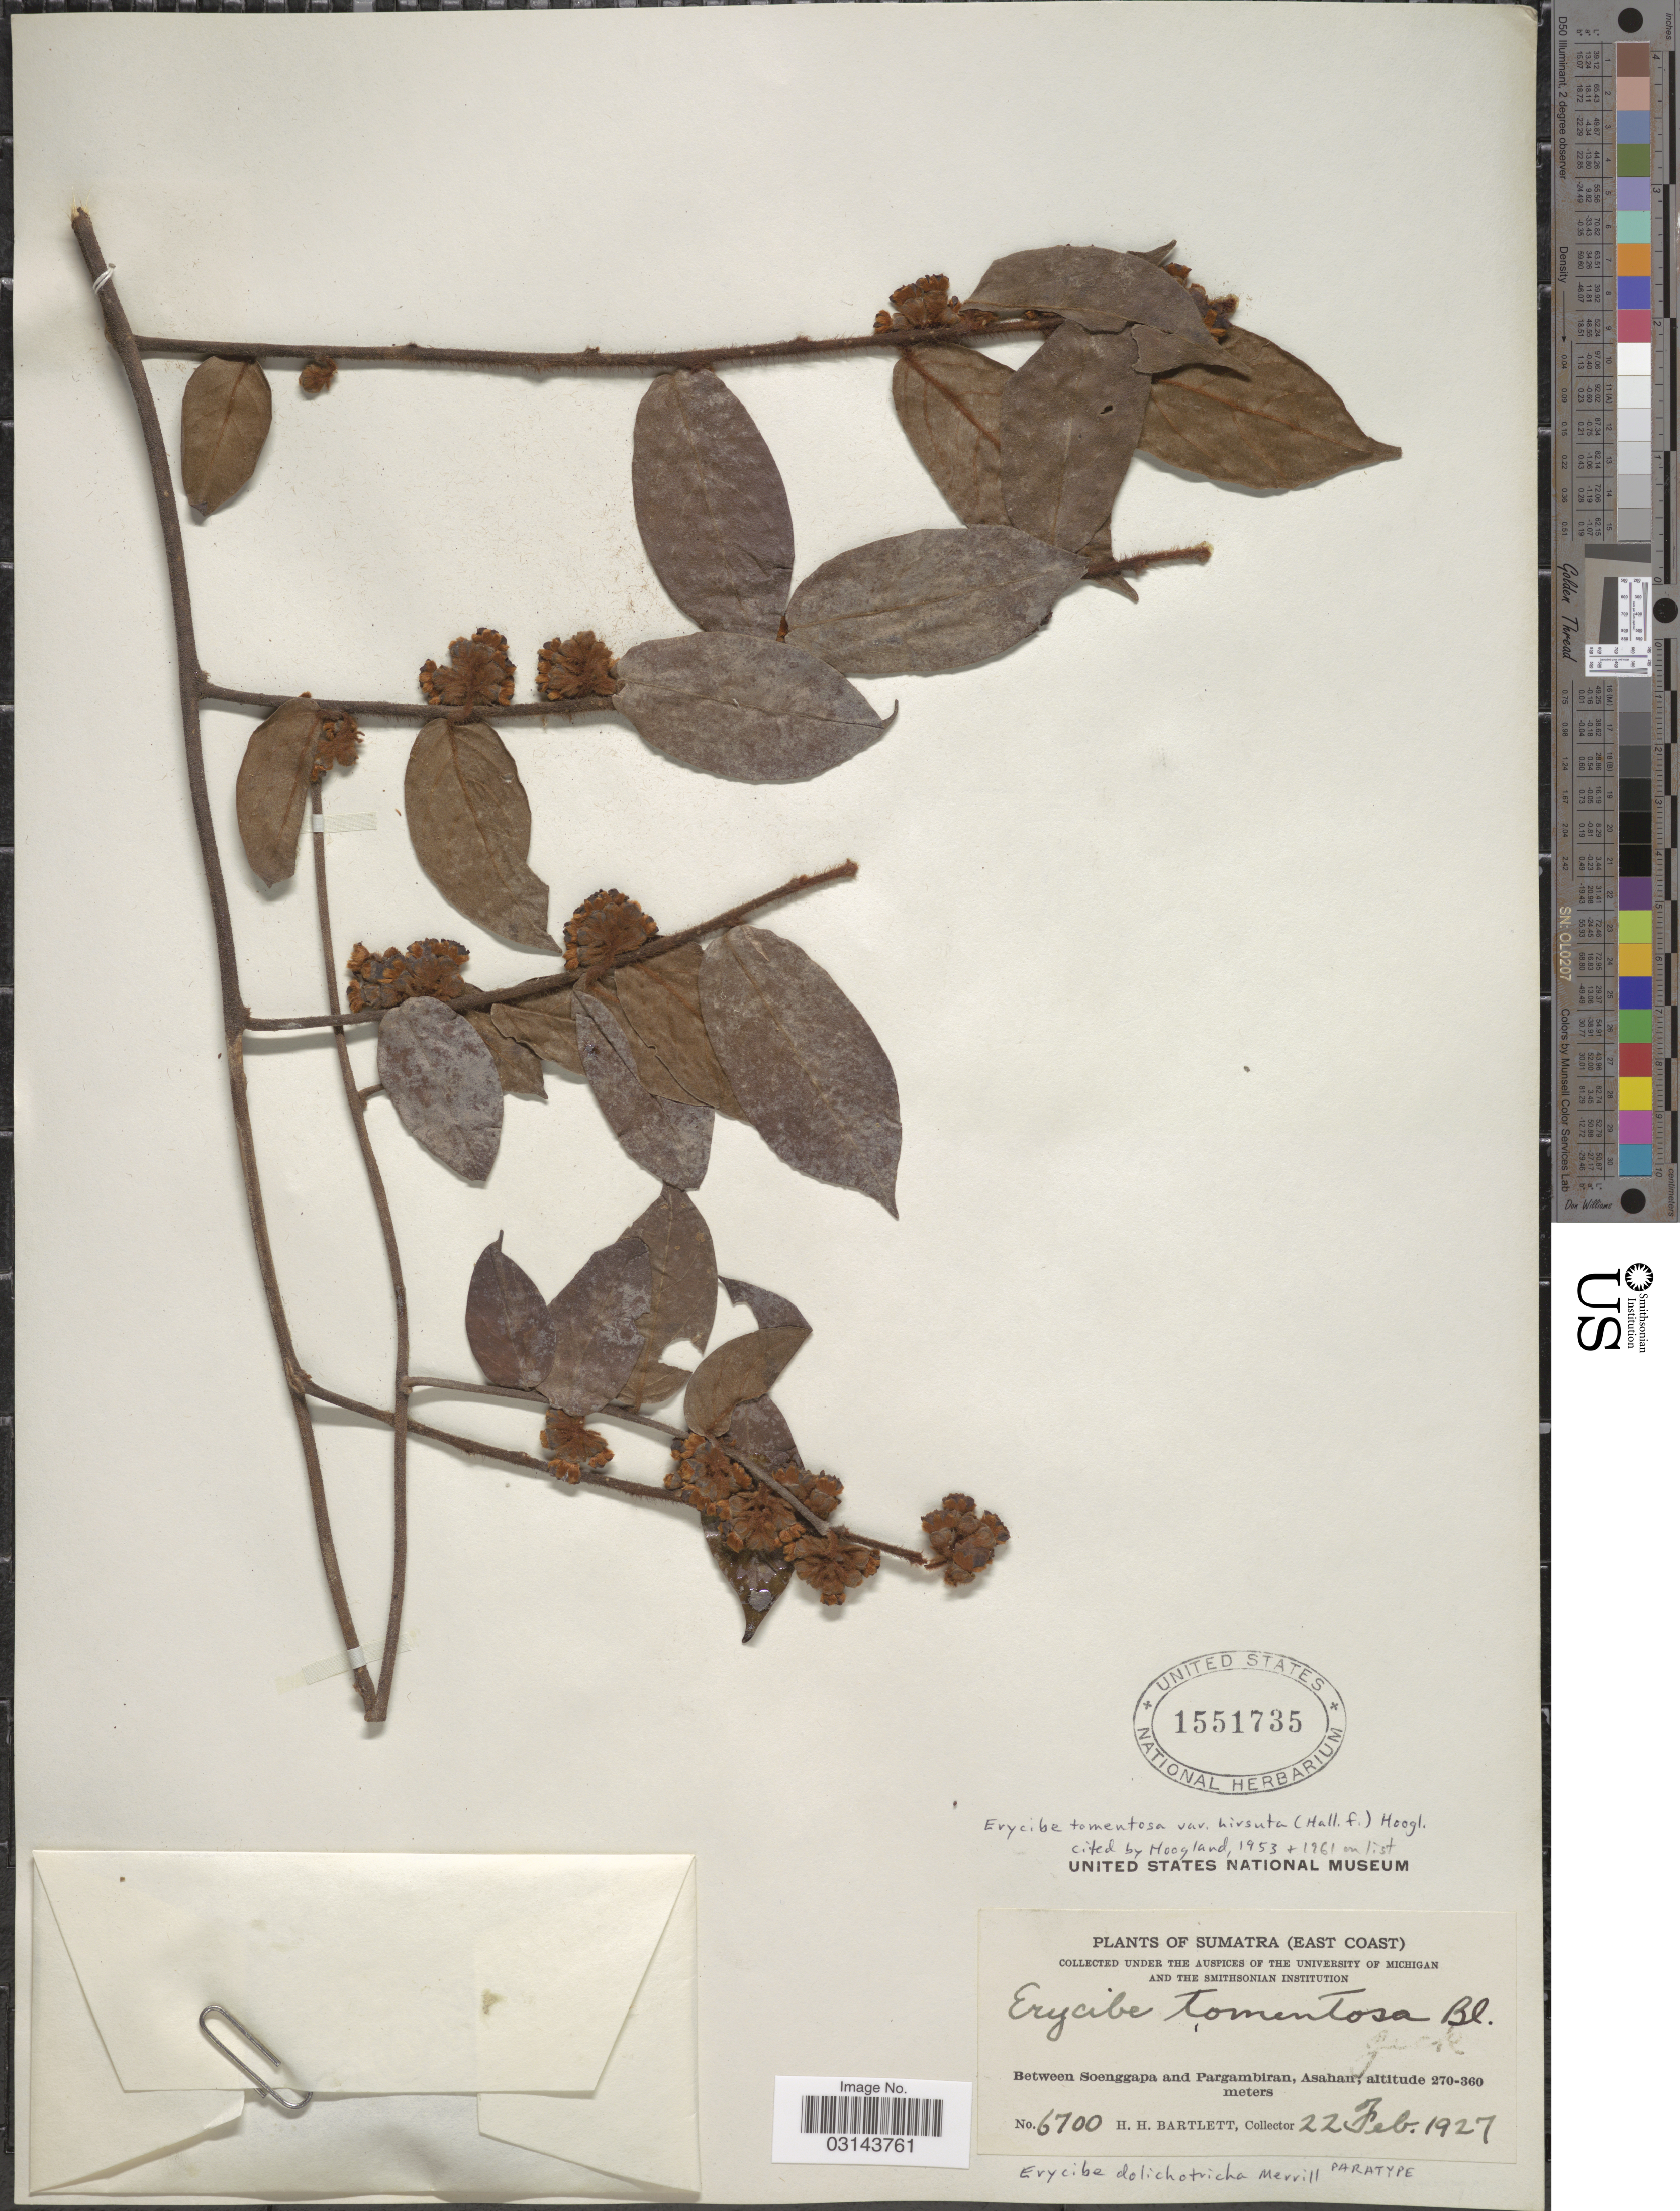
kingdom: Plantae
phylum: Tracheophyta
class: Magnoliopsida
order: Solanales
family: Convolvulaceae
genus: Erycibe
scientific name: Erycibe tomentosa var. hirsuta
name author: (Hallier f.) Hoogland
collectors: H. H. Bartlett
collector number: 6700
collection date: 1927-02-22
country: Indonesia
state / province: Sumatra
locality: (East Coast). Between Soenggapa and Pargambiran, Asahan.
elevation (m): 270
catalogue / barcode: US 1551735